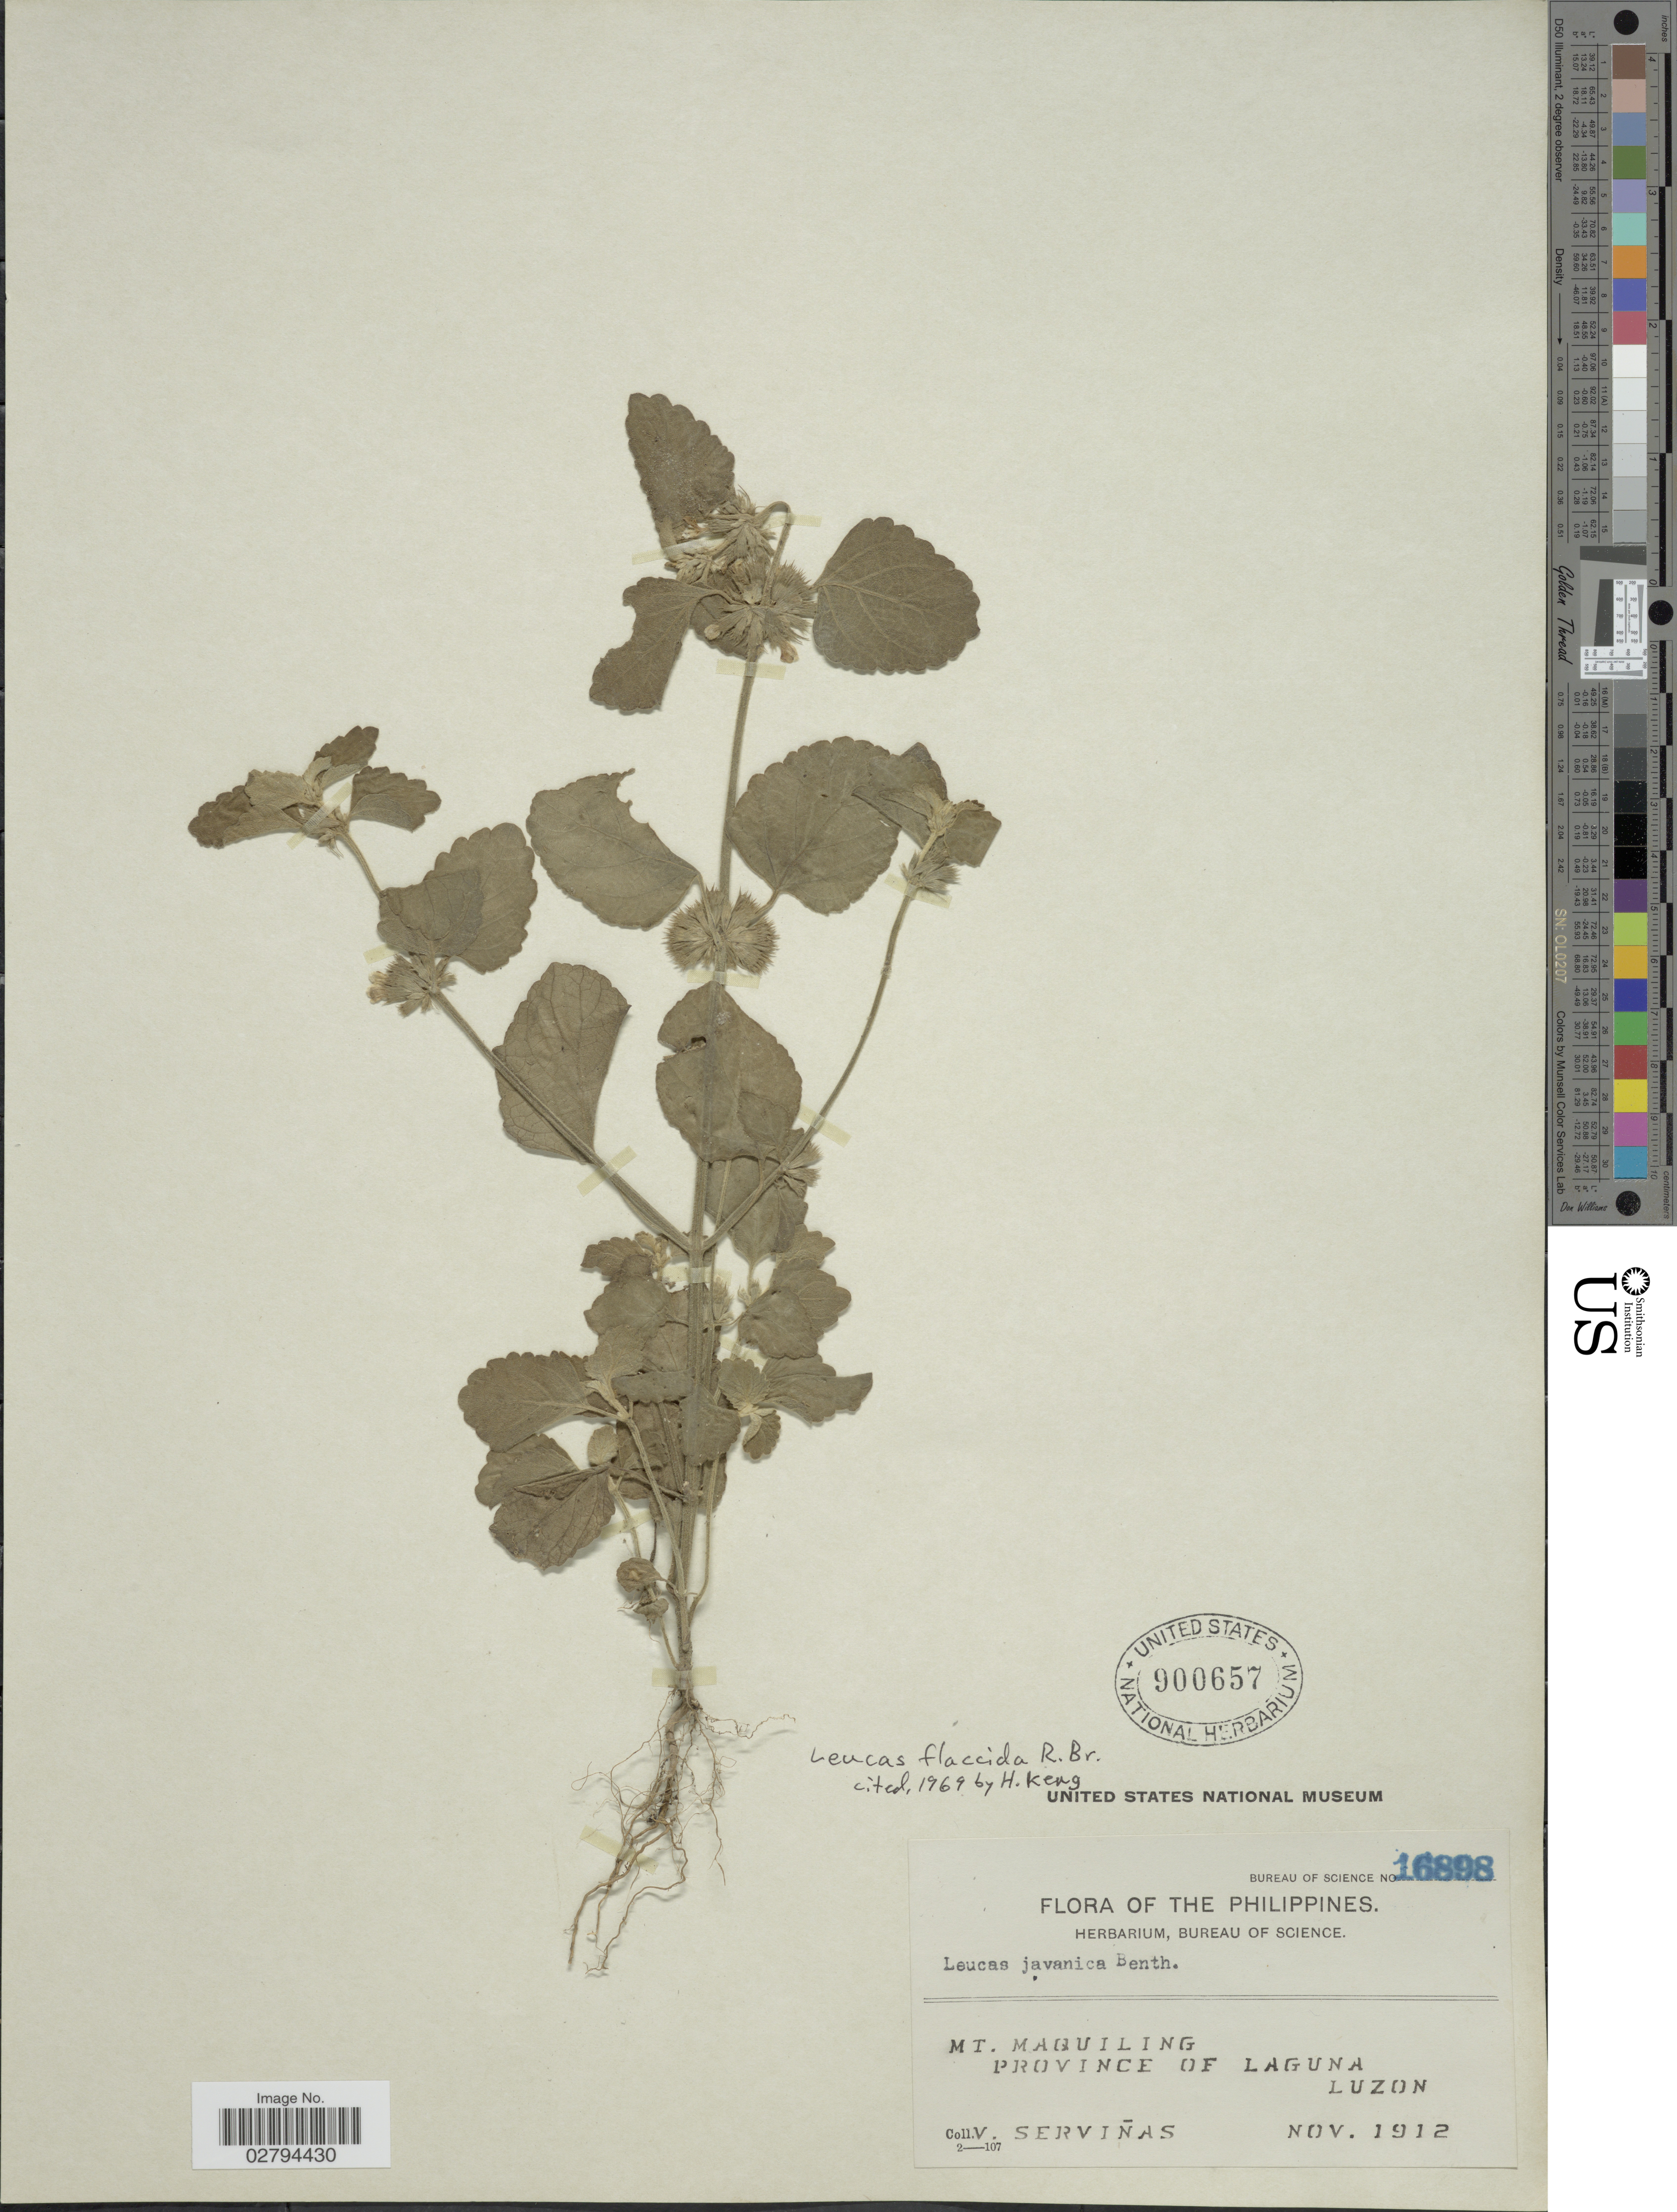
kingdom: Plantae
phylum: Tracheophyta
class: Magnoliopsida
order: Lamiales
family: Lamiaceae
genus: Leucas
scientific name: Leucas flaccida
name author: R. Br.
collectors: V. Servinas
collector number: Bureau of Science16898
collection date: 1912-11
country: Philippines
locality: Mt. Maquiling. Province of Laguna. Luzon.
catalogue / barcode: US 900657